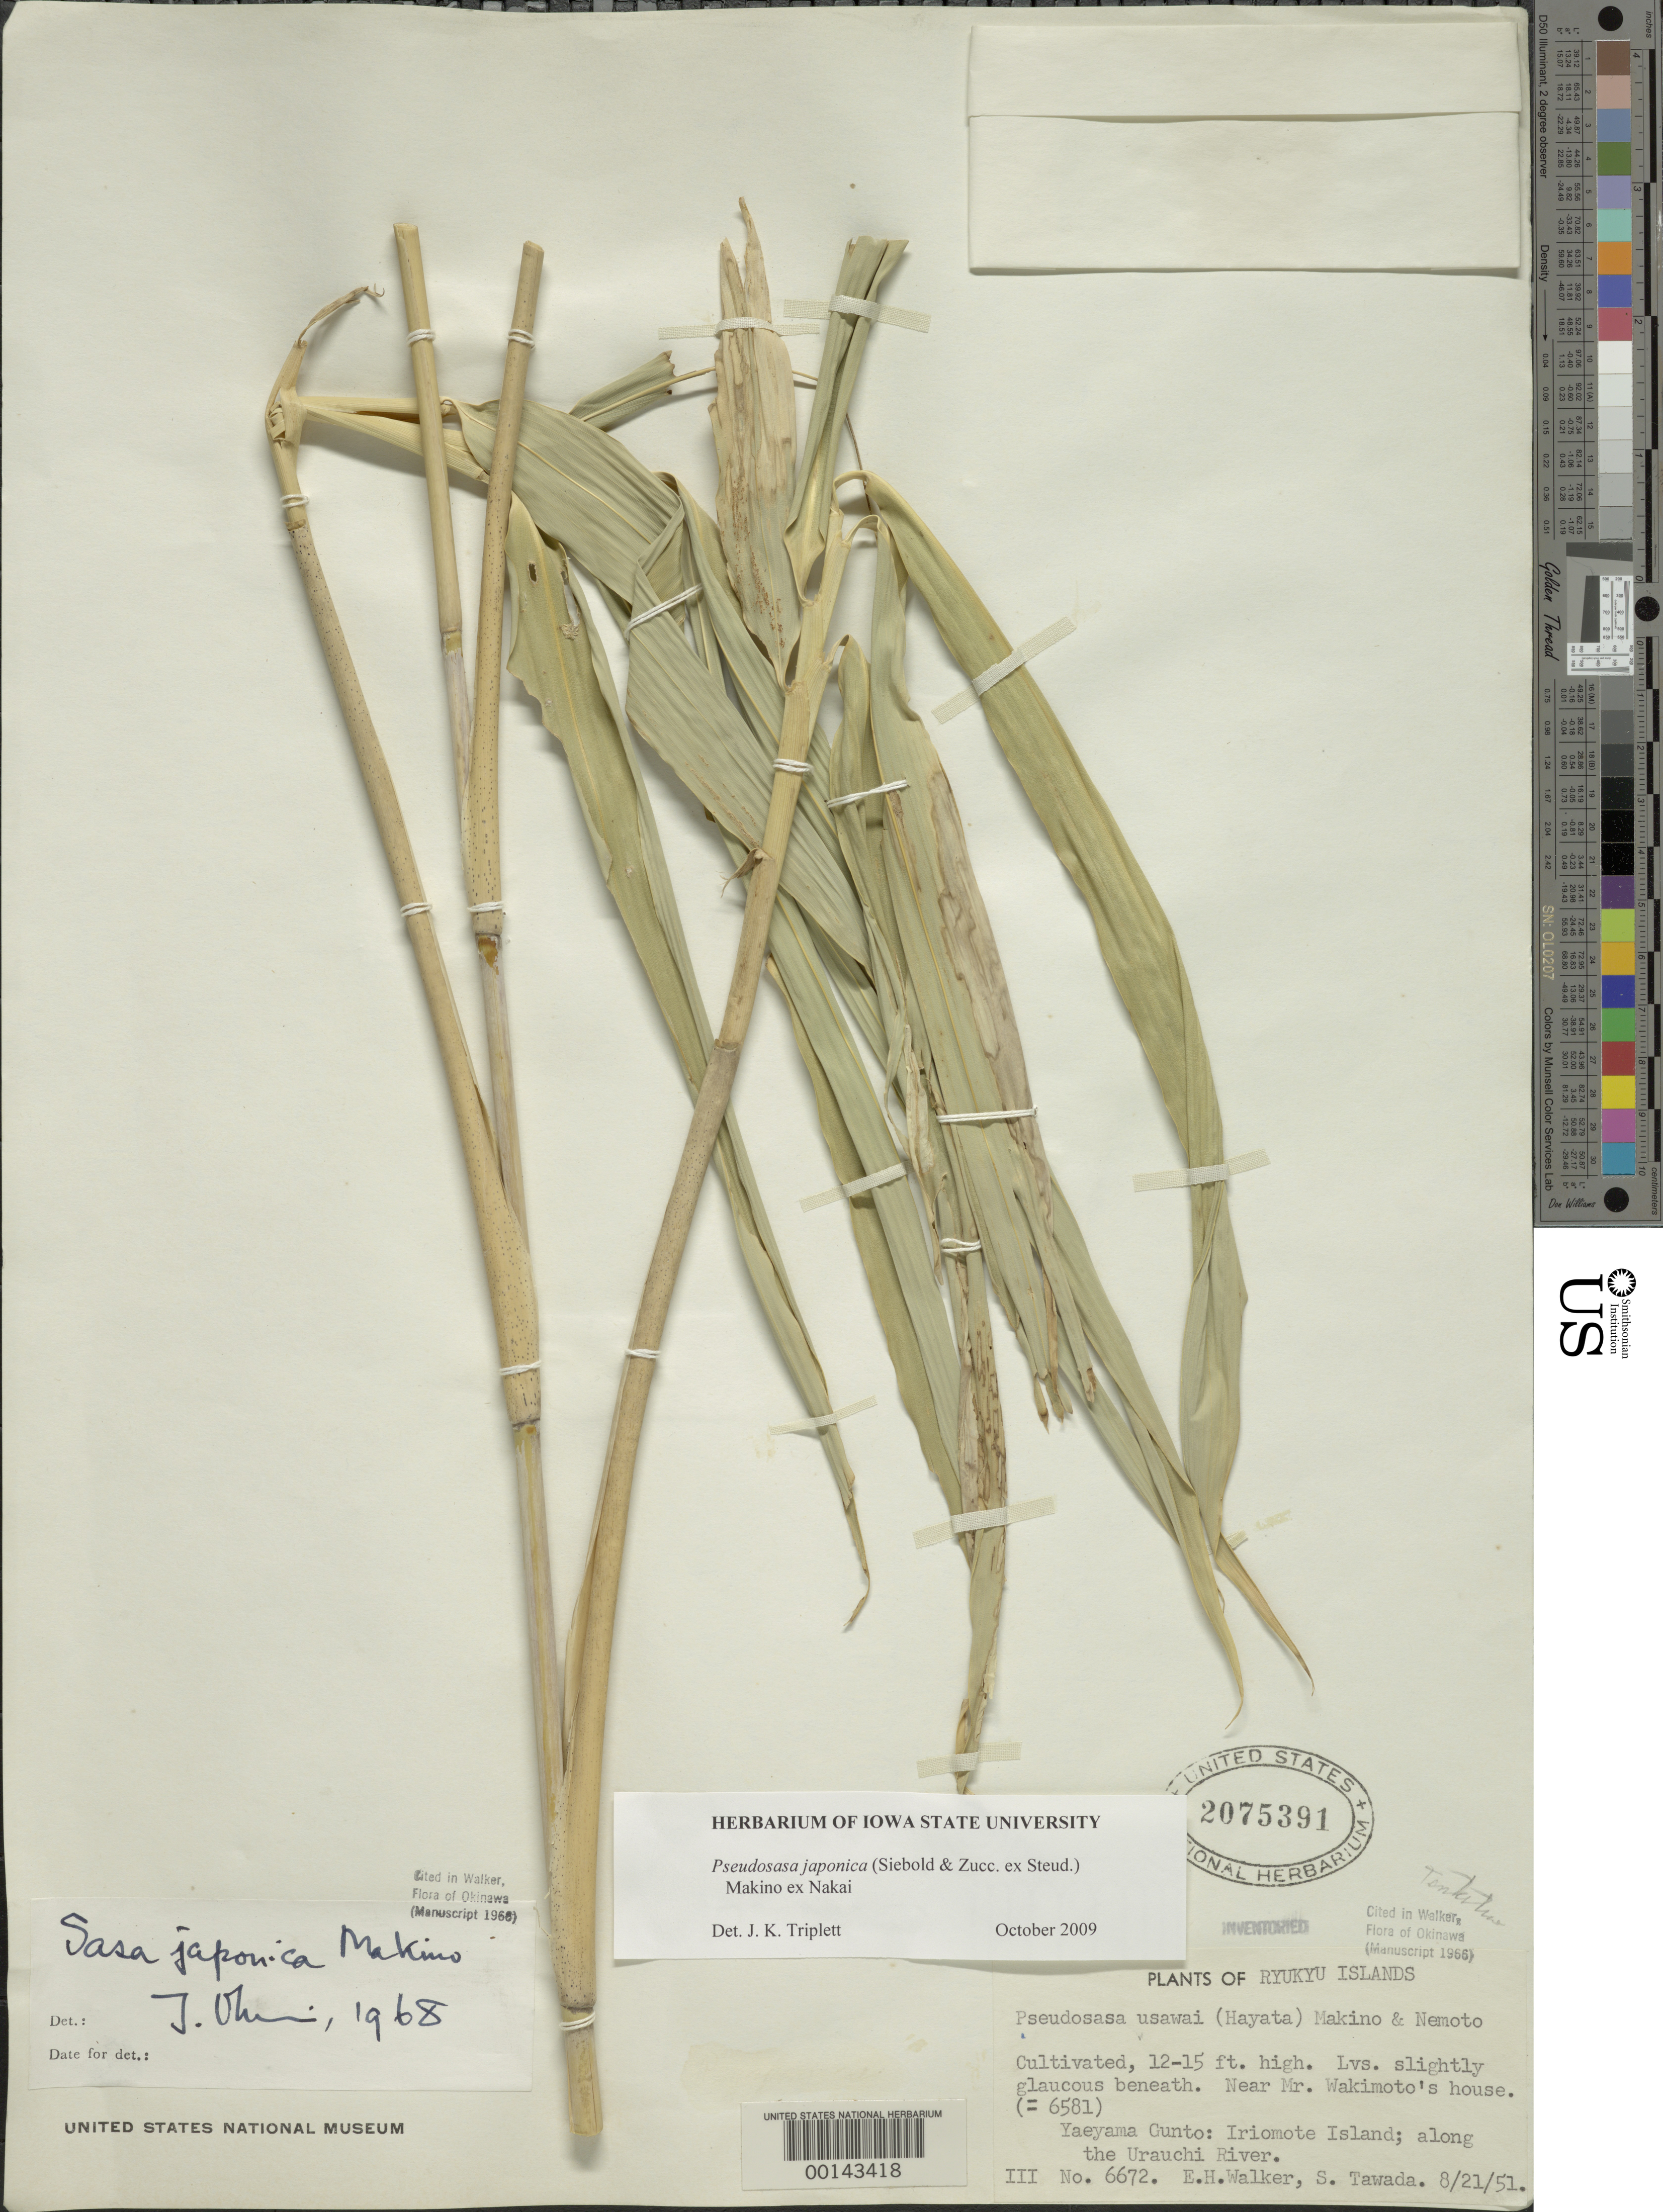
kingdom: Plantae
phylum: Tracheophyta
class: Liliopsida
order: Poales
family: Poaceae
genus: Pseudosasa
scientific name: Pseudosasa japonica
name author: (Siebold & Zucc. ex Steud.) Makino ex Nakai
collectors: E. H. Walker & S. Tawada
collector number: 6672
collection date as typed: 21 Aug 1951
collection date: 1951-08-21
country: Japan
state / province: Okinawa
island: Iriomote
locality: Near Mr Wakimoto's house, Yaeyama Cunto, along the Urauchi River.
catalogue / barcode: US 2075391